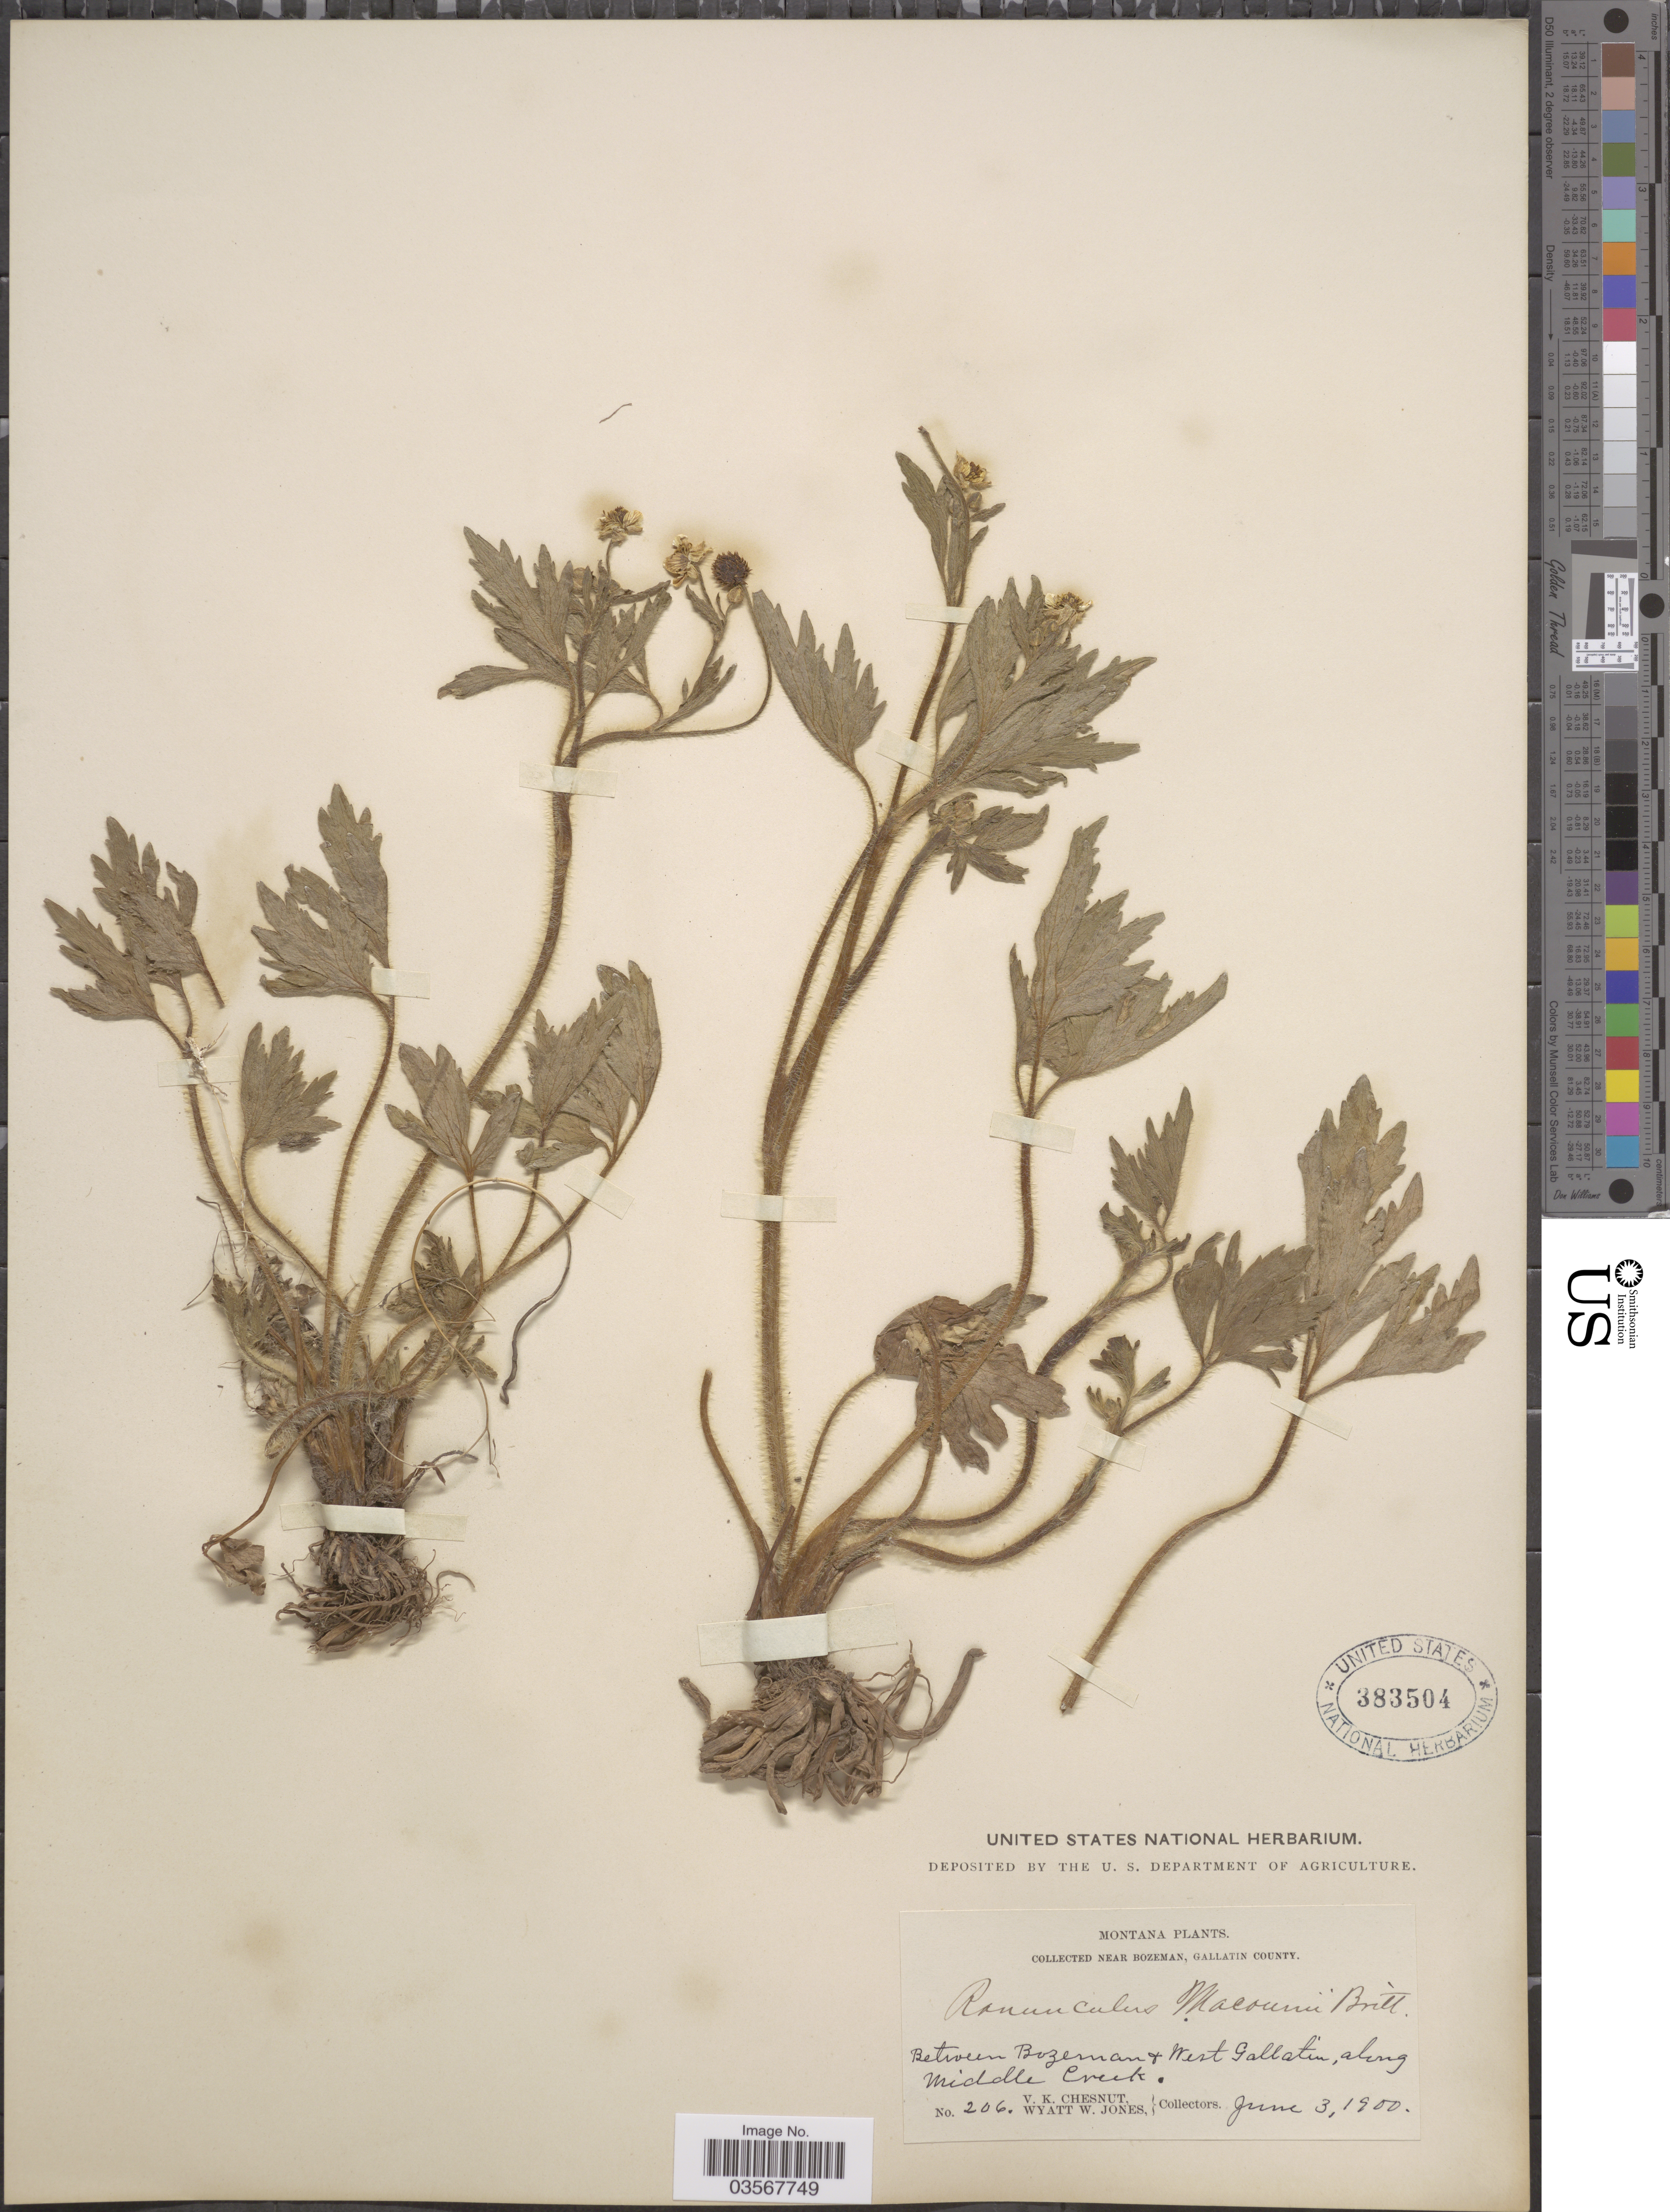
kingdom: Plantae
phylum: Tracheophyta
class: Magnoliopsida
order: Ranunculales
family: Ranunculaceae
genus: Ranunculus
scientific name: Ranunculus macounii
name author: Britton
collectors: V. Chesnut & W. W. Jones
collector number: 206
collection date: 1900-06-03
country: United States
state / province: Montana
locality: Near Bozeman, Gallatin County. Between Bozeman & West Gallatin, along Middle Creek.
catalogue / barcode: US 383504